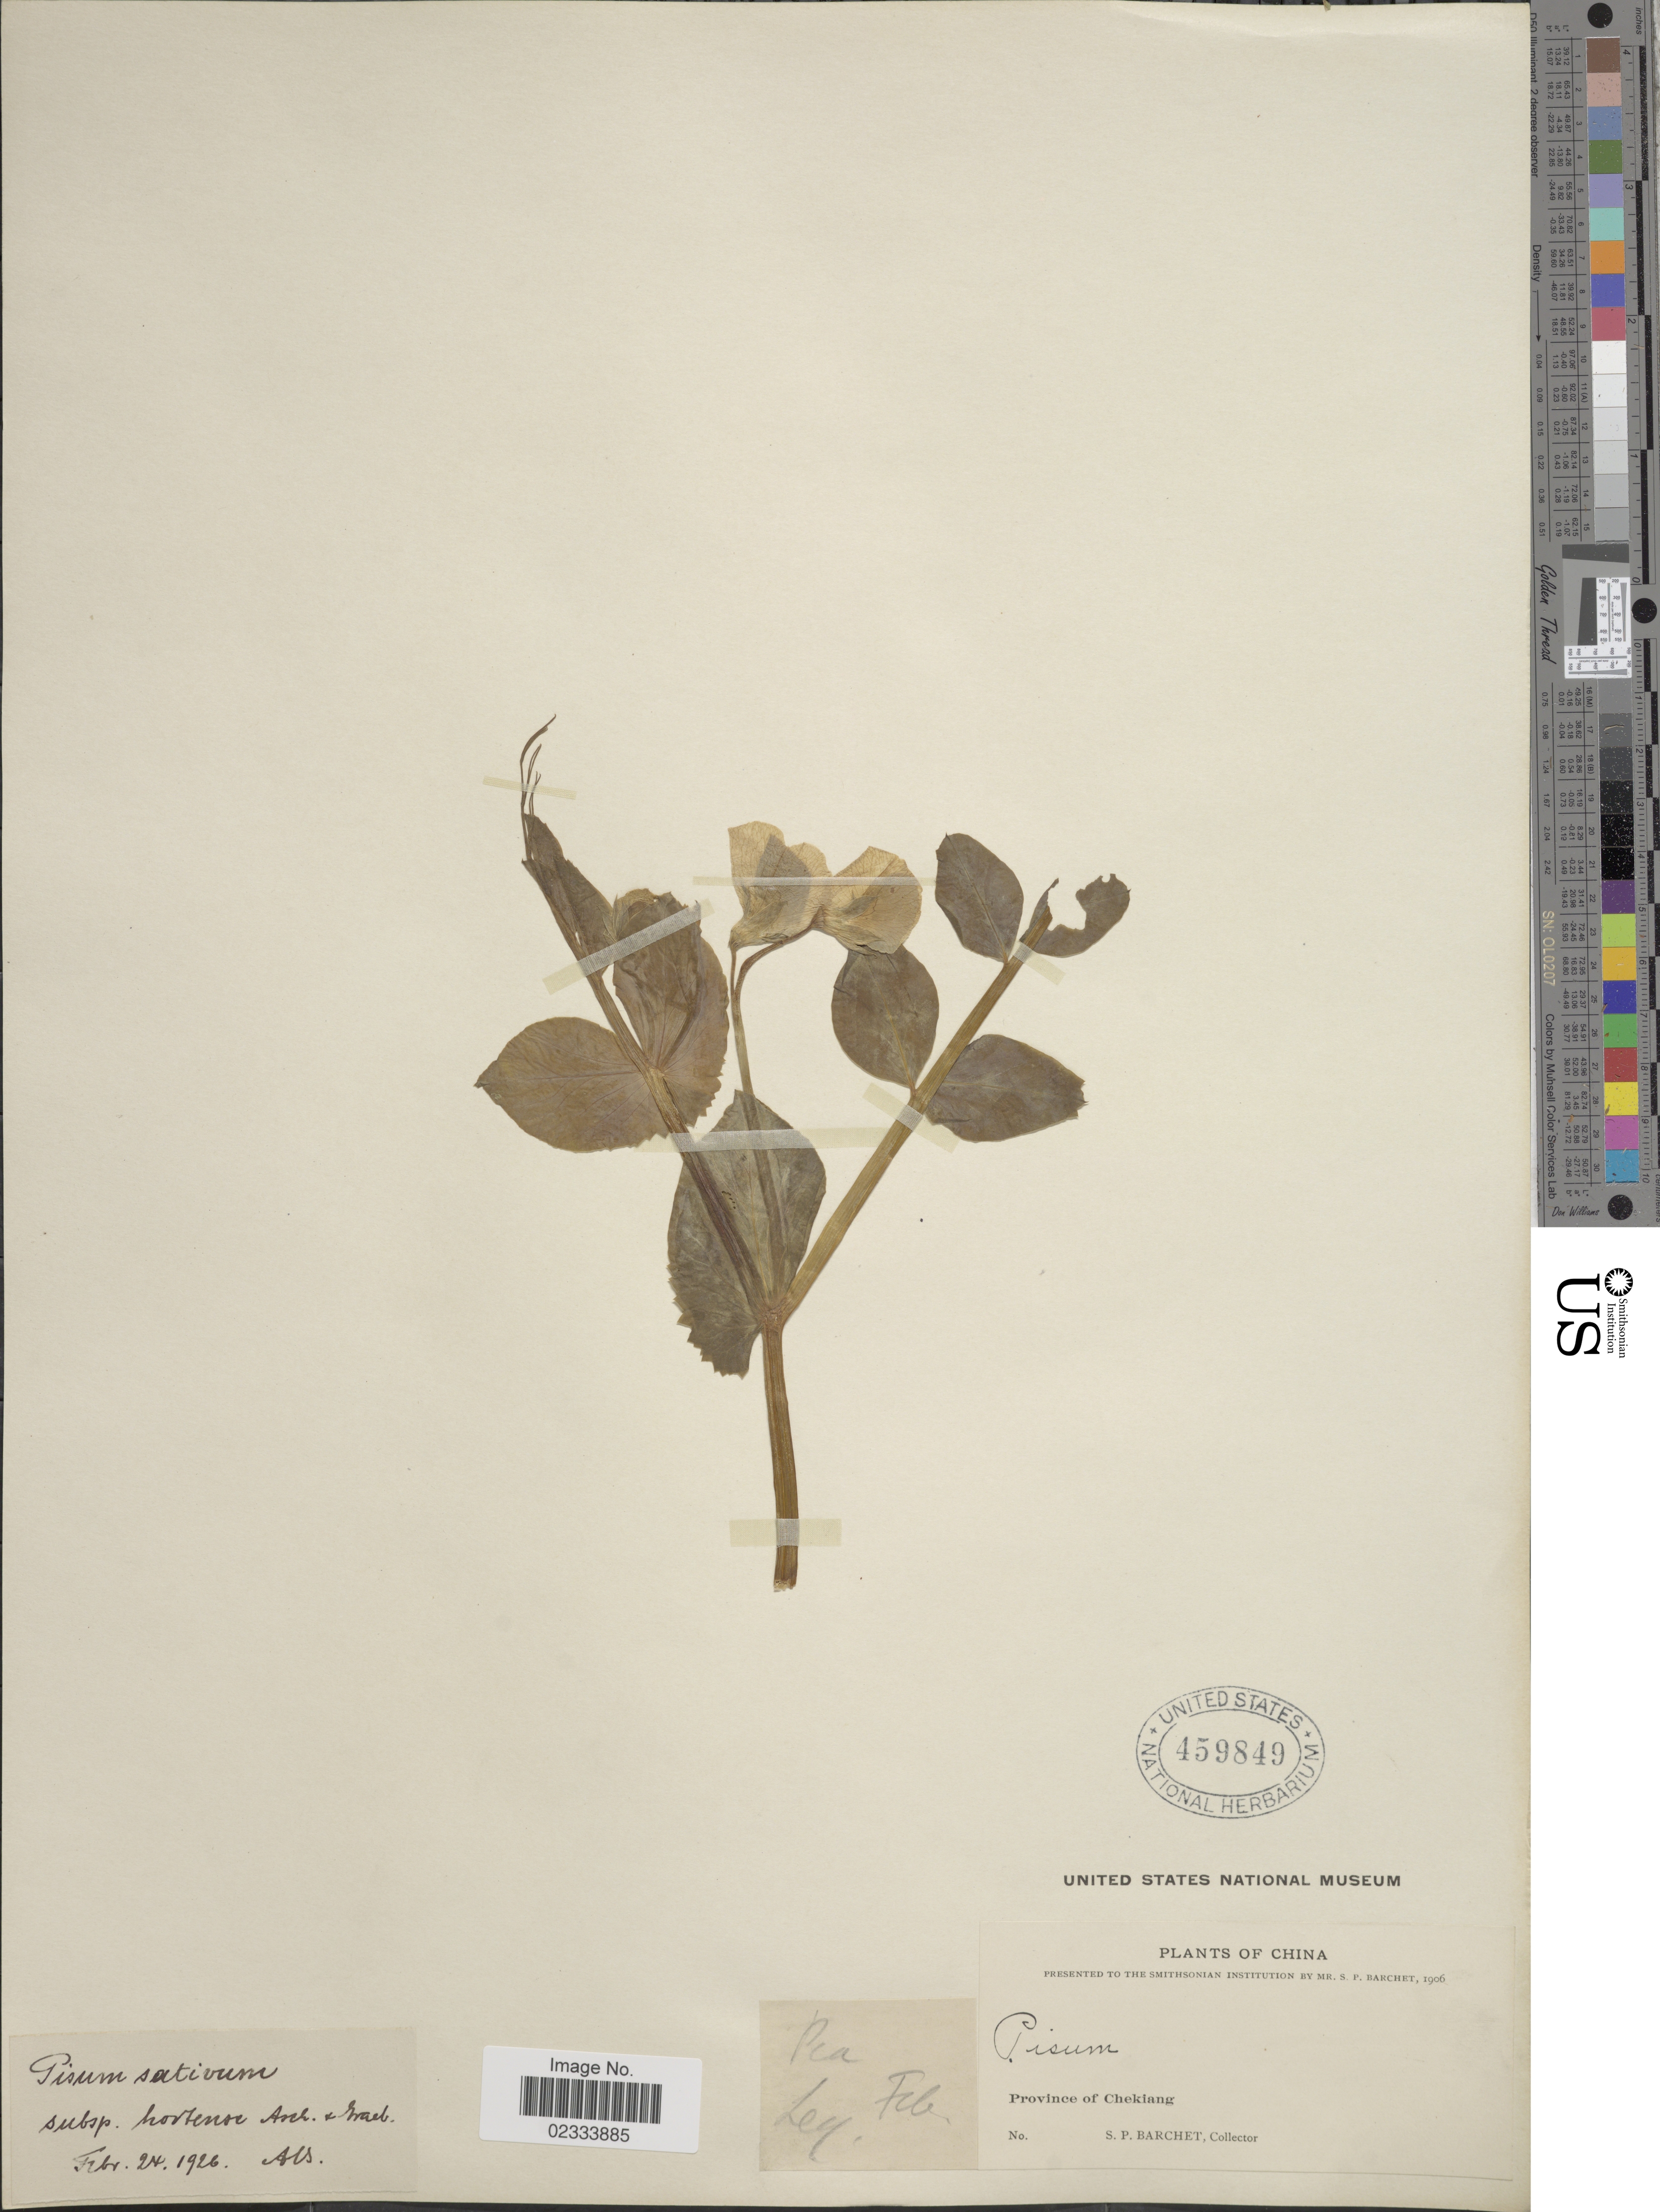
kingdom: Plantae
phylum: Tracheophyta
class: Magnoliopsida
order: Fabales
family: Fabaceae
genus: Pisum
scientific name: Pisum sativum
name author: L.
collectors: S. P. Barchet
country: China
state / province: Zhejiang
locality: Province of Chekiang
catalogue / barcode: US 459849